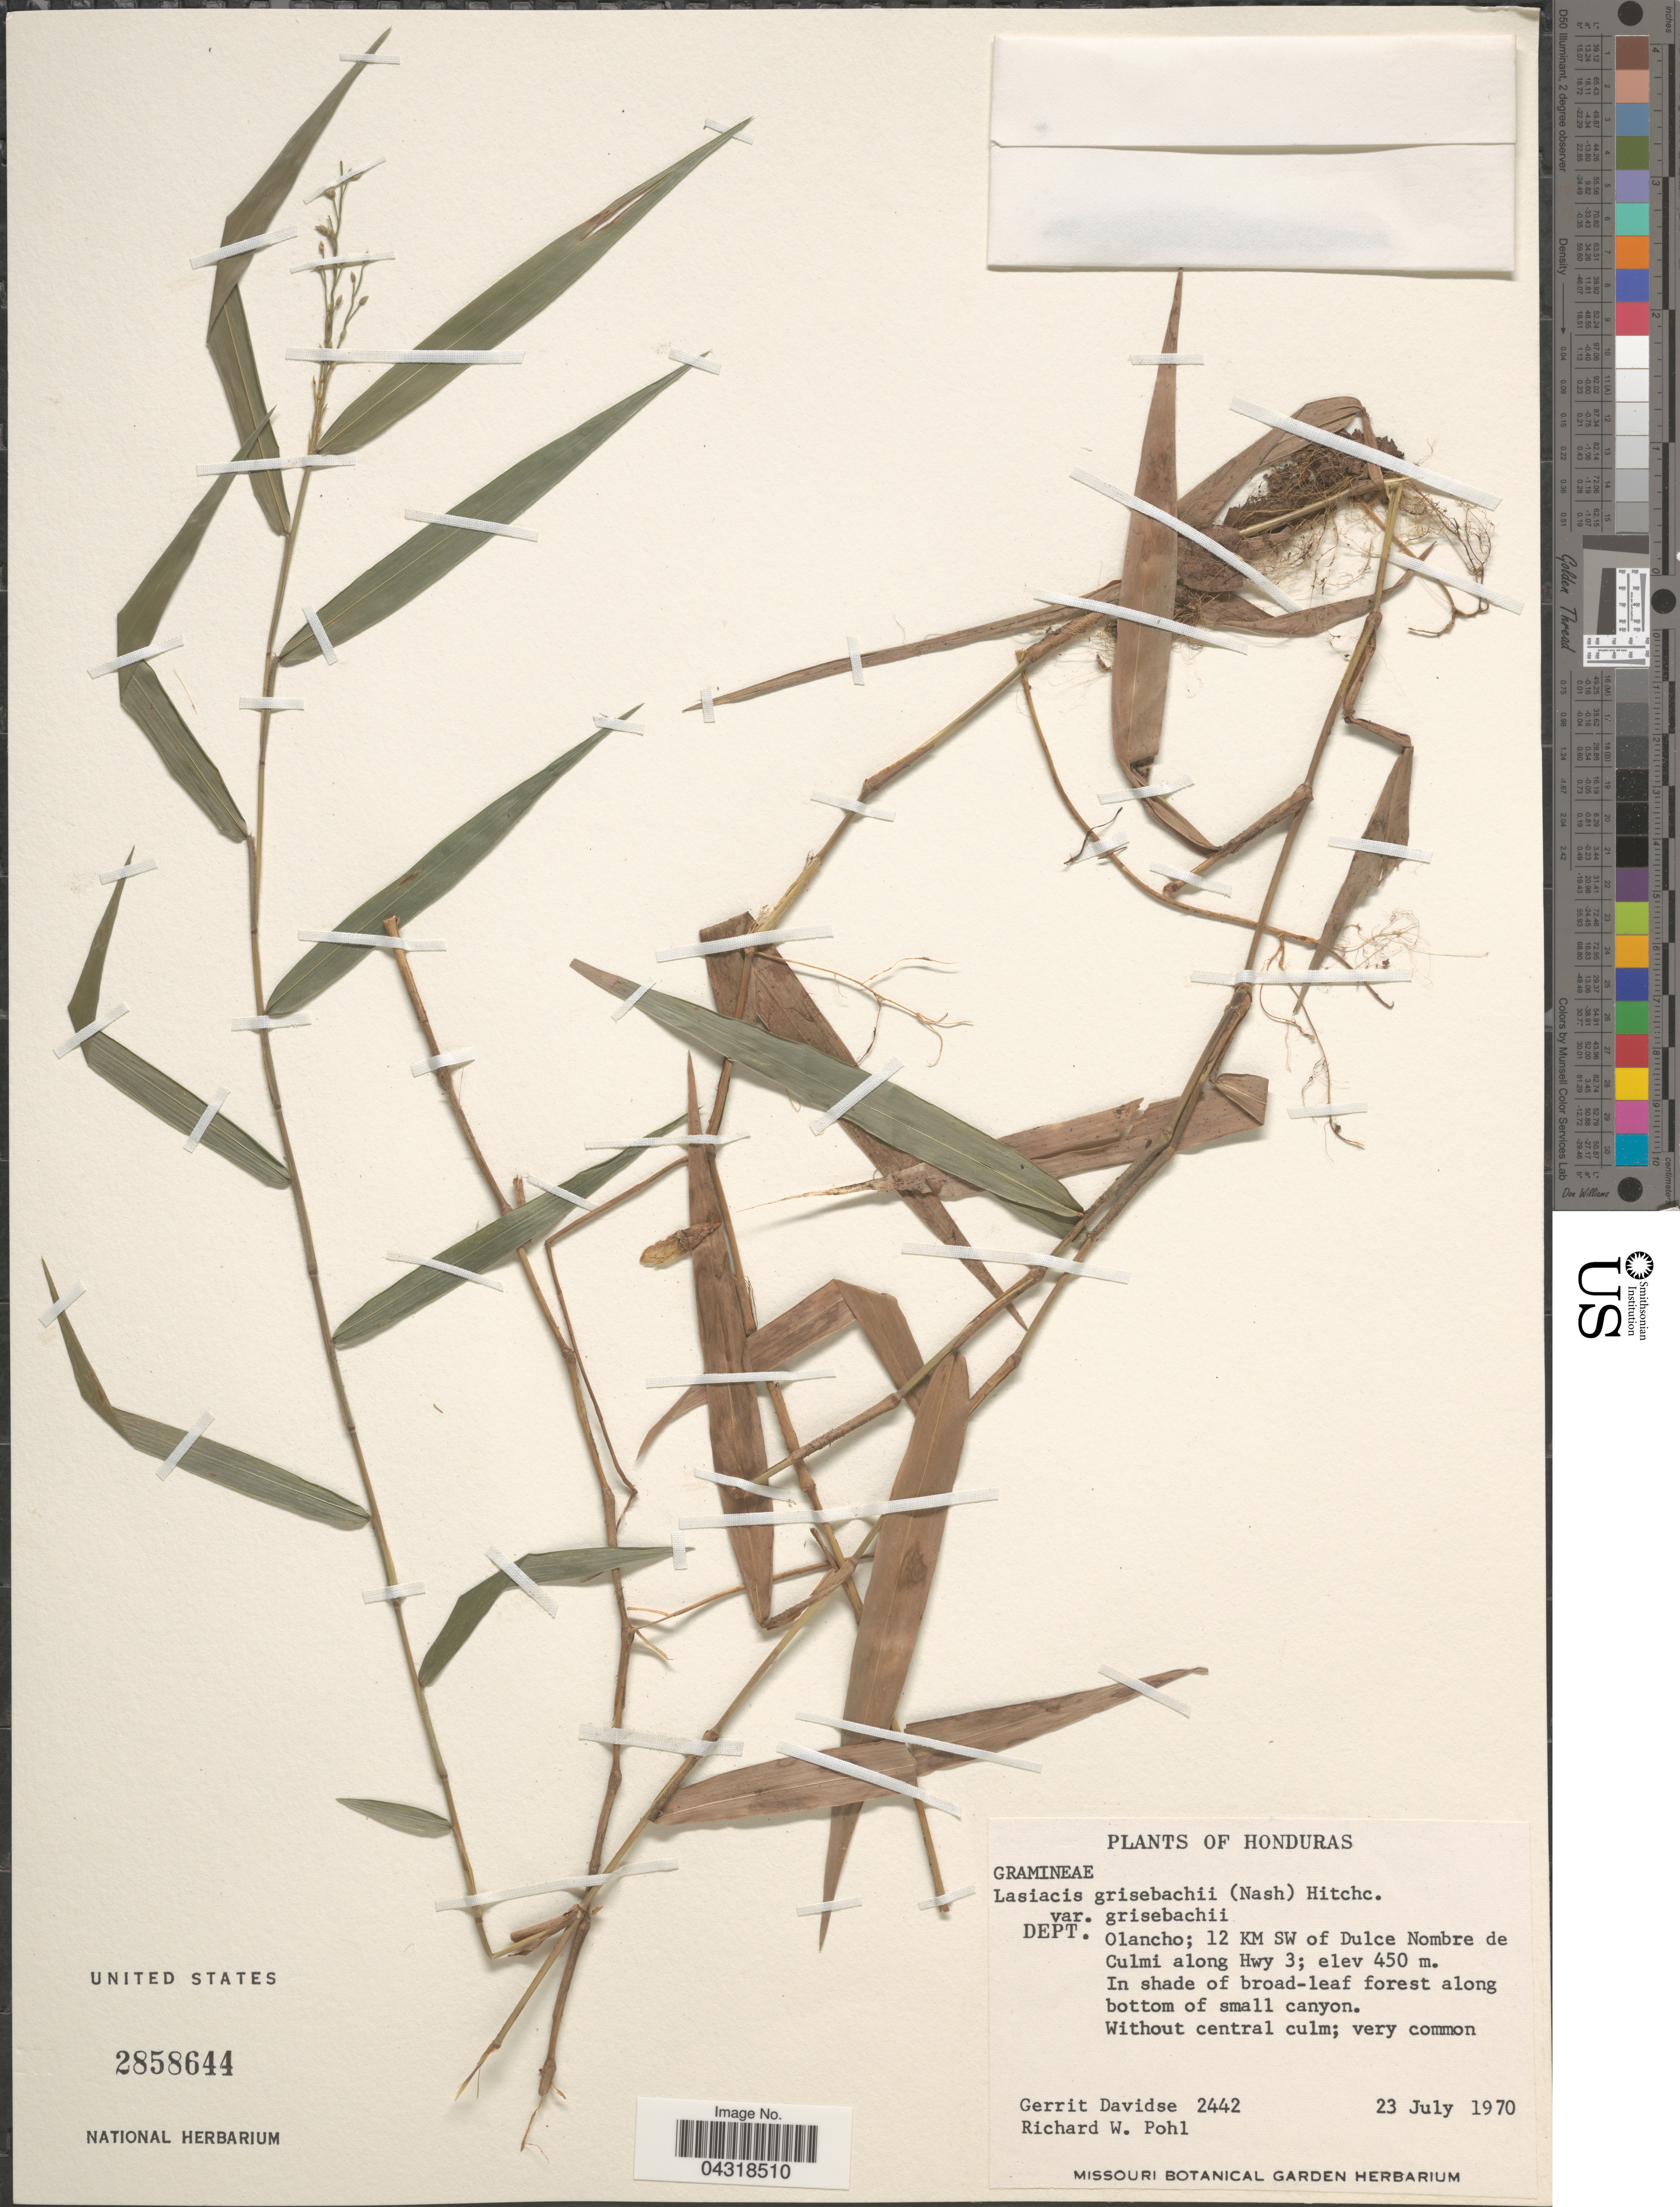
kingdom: Plantae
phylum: Tracheophyta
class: Liliopsida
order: Poales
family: Poaceae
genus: Lasiacis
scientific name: Lasiacis grisebachii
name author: (Nash) Hitchc.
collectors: G. Davidse & R. W. Pohl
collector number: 2442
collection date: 1970-07-23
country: Honduras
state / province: Olancho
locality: Dept. Olancho; 12 KM SW of Dulce Nombre de Culmi along Hwy 3.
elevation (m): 450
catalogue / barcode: US 2858644